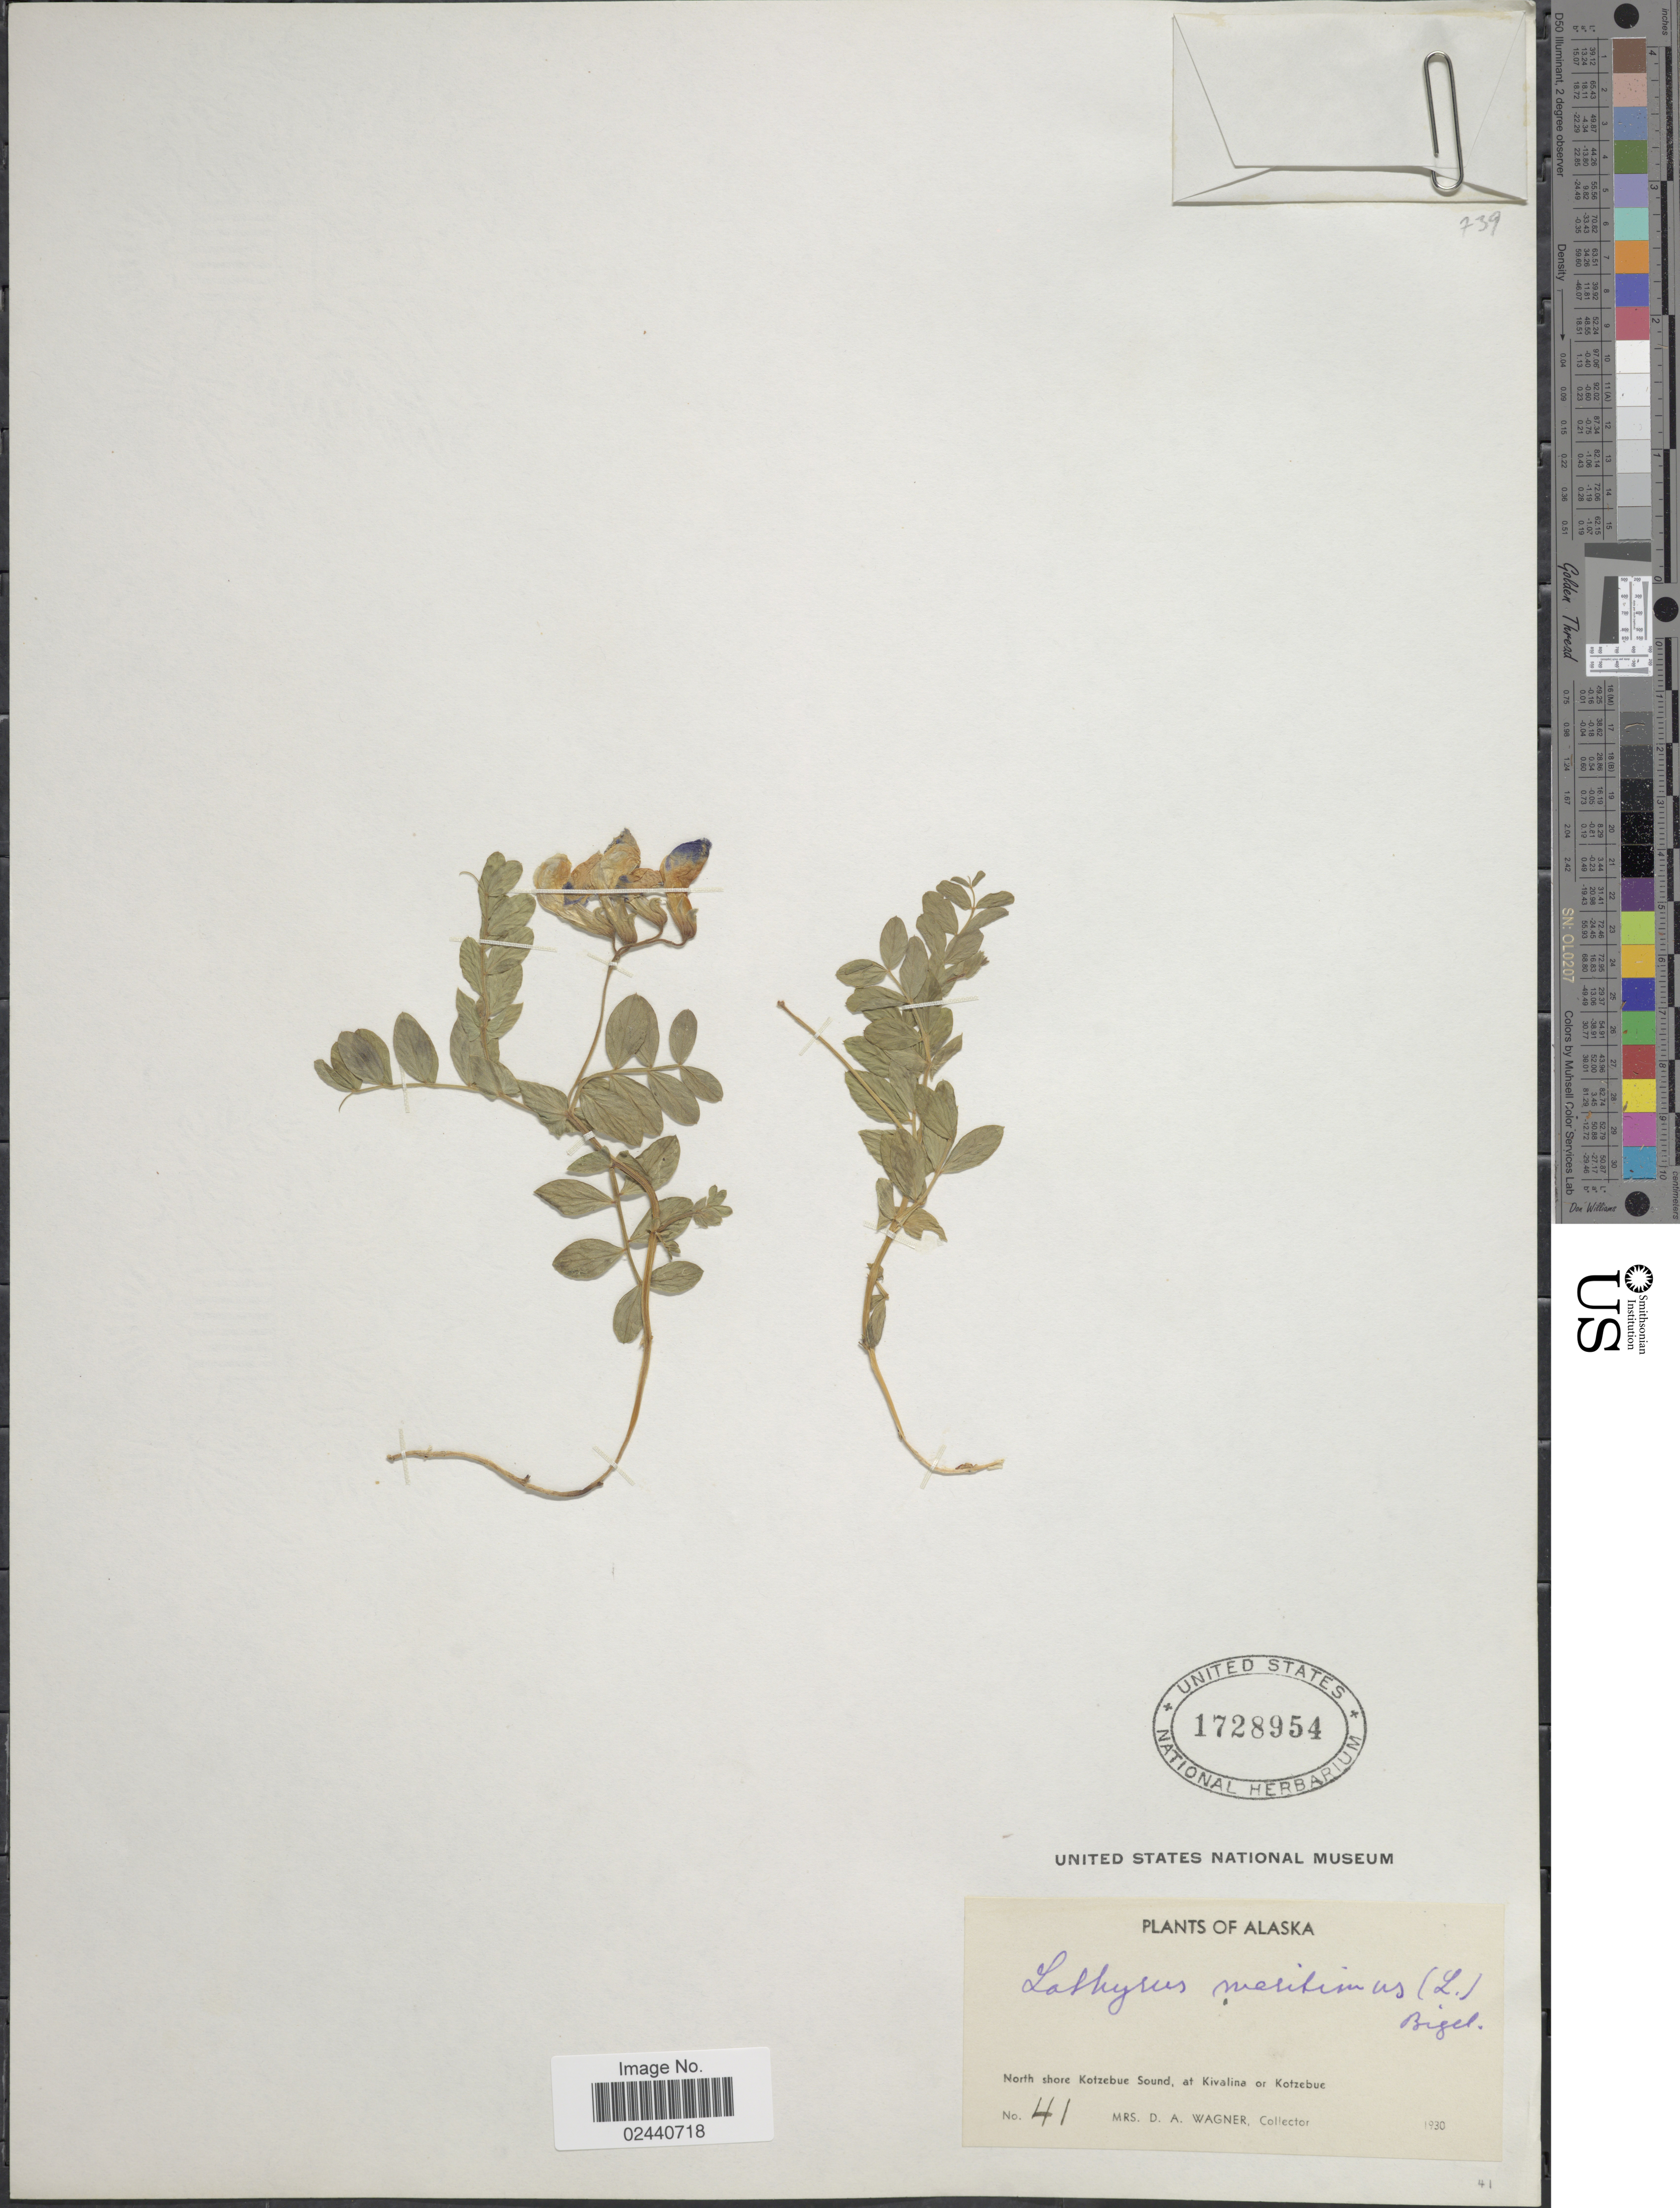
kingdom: Plantae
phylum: Tracheophyta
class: Magnoliopsida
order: Fabales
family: Fabaceae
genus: Lathyrus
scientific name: Lathyrus japonicus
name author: Willd.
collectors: D. Wagner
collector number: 41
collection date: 1930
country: United States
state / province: Alaska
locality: North shore Kotzebue Sound, at Kivalina or Kotzebue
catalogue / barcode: US 1728954